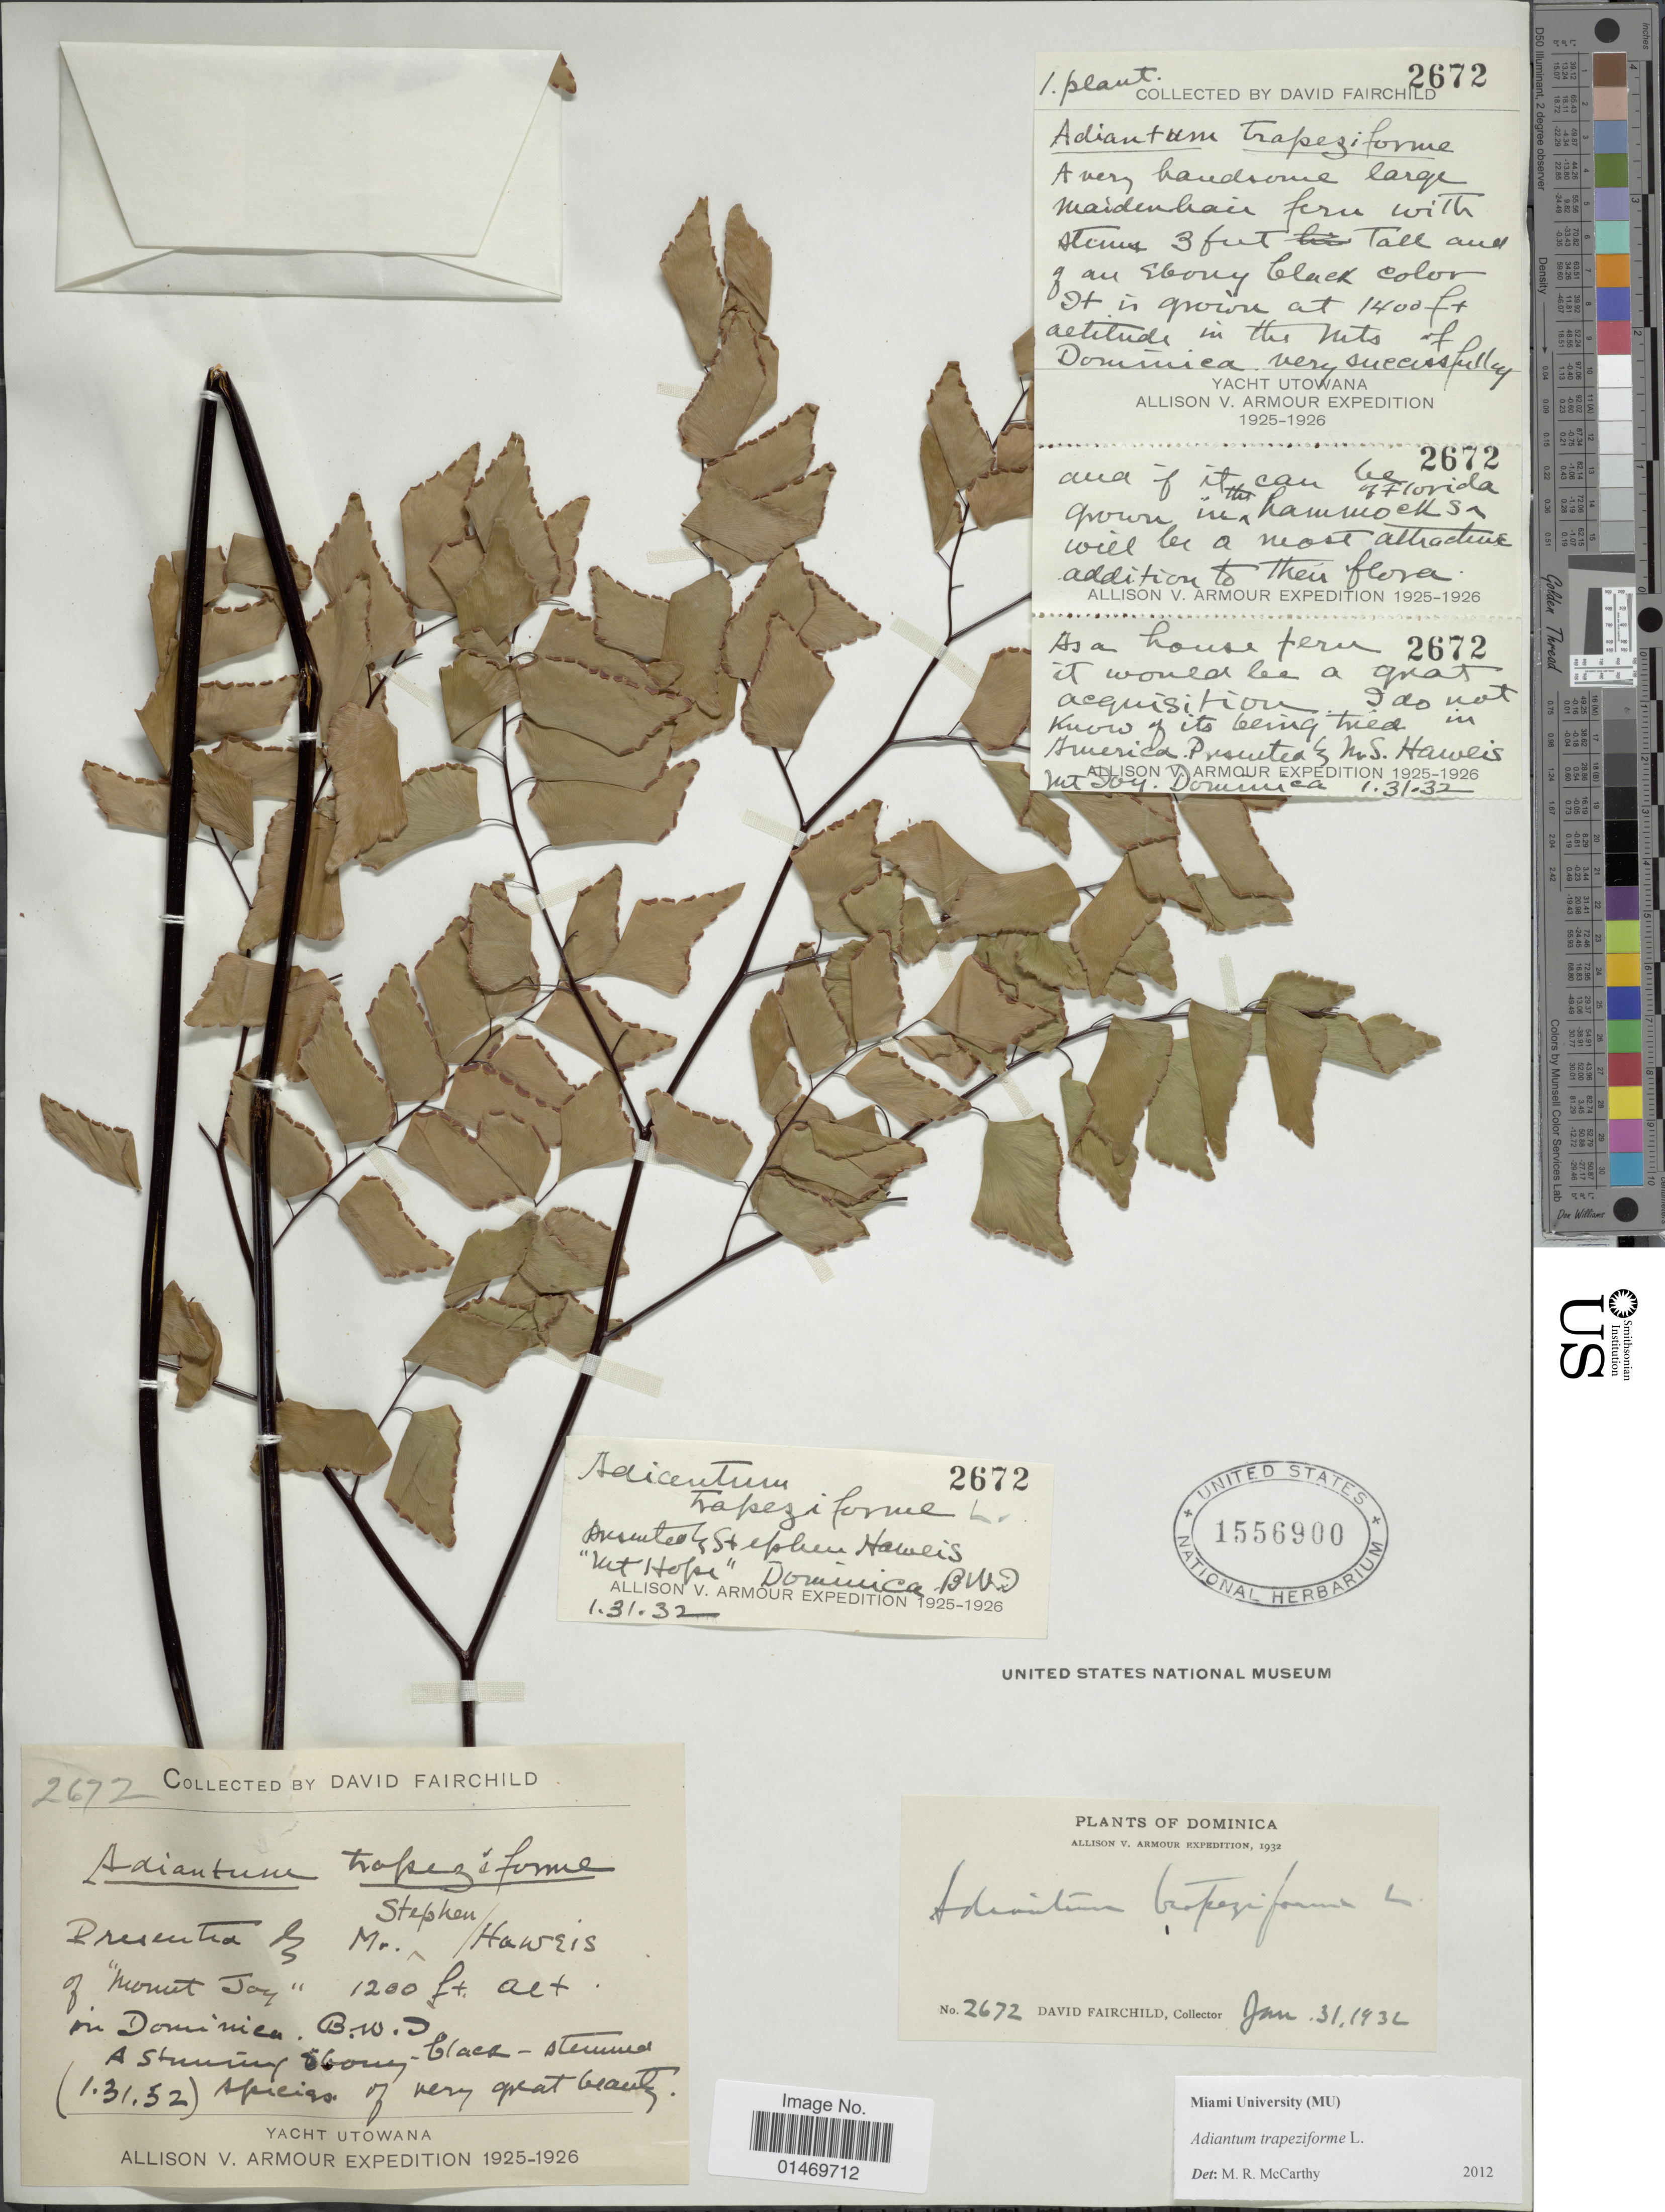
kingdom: Plantae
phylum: Tracheophyta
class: Polypodiopsida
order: Polypodiales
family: Pteridaceae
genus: Adiantum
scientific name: Adiantum trapeziforme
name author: L.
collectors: D. Fairchild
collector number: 2672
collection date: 1932-01-31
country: Dominica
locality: Dominica, Allison V. Armour.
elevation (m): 366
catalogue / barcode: US 1556900